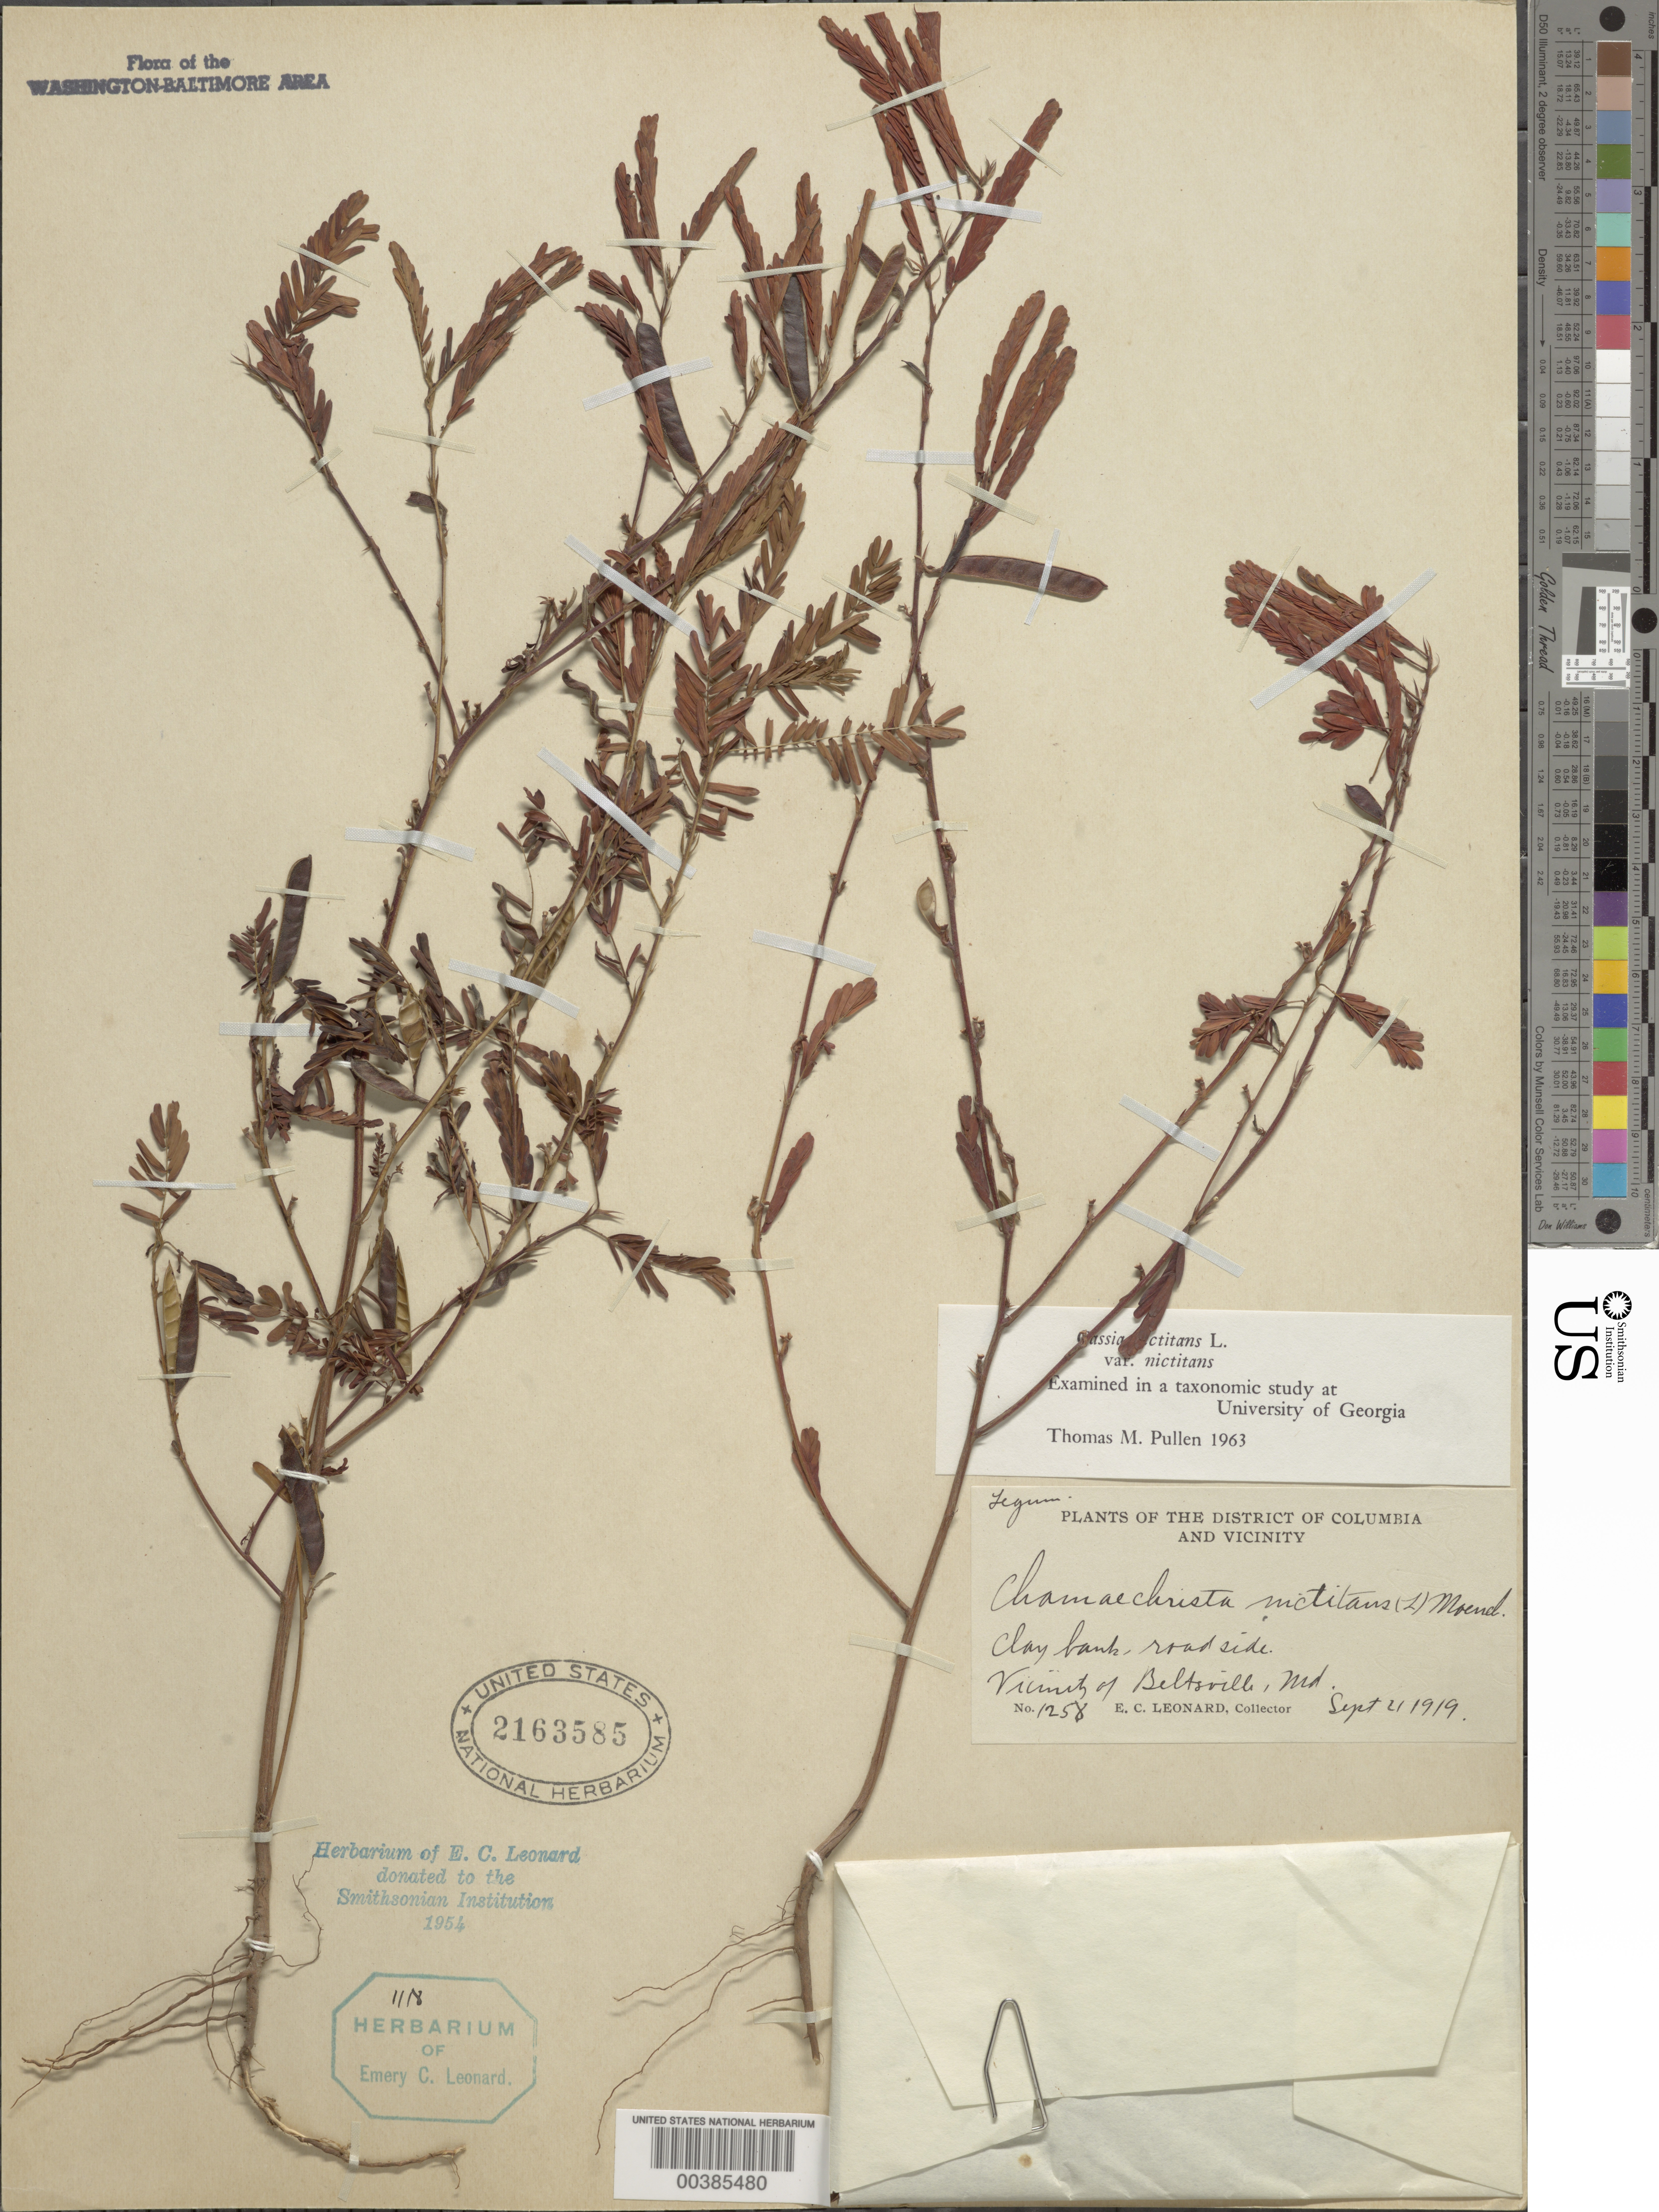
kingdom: Plantae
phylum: Tracheophyta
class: Magnoliopsida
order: Fabales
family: Fabaceae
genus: Chamaecrista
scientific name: Chamaecrista nictitans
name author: (L.) Moench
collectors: E. C. Leonard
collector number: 1258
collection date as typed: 21 Sep 1919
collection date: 1919-09-21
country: United States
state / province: Maryland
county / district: Prince George's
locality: Beltsville vicinity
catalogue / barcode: US 2163585